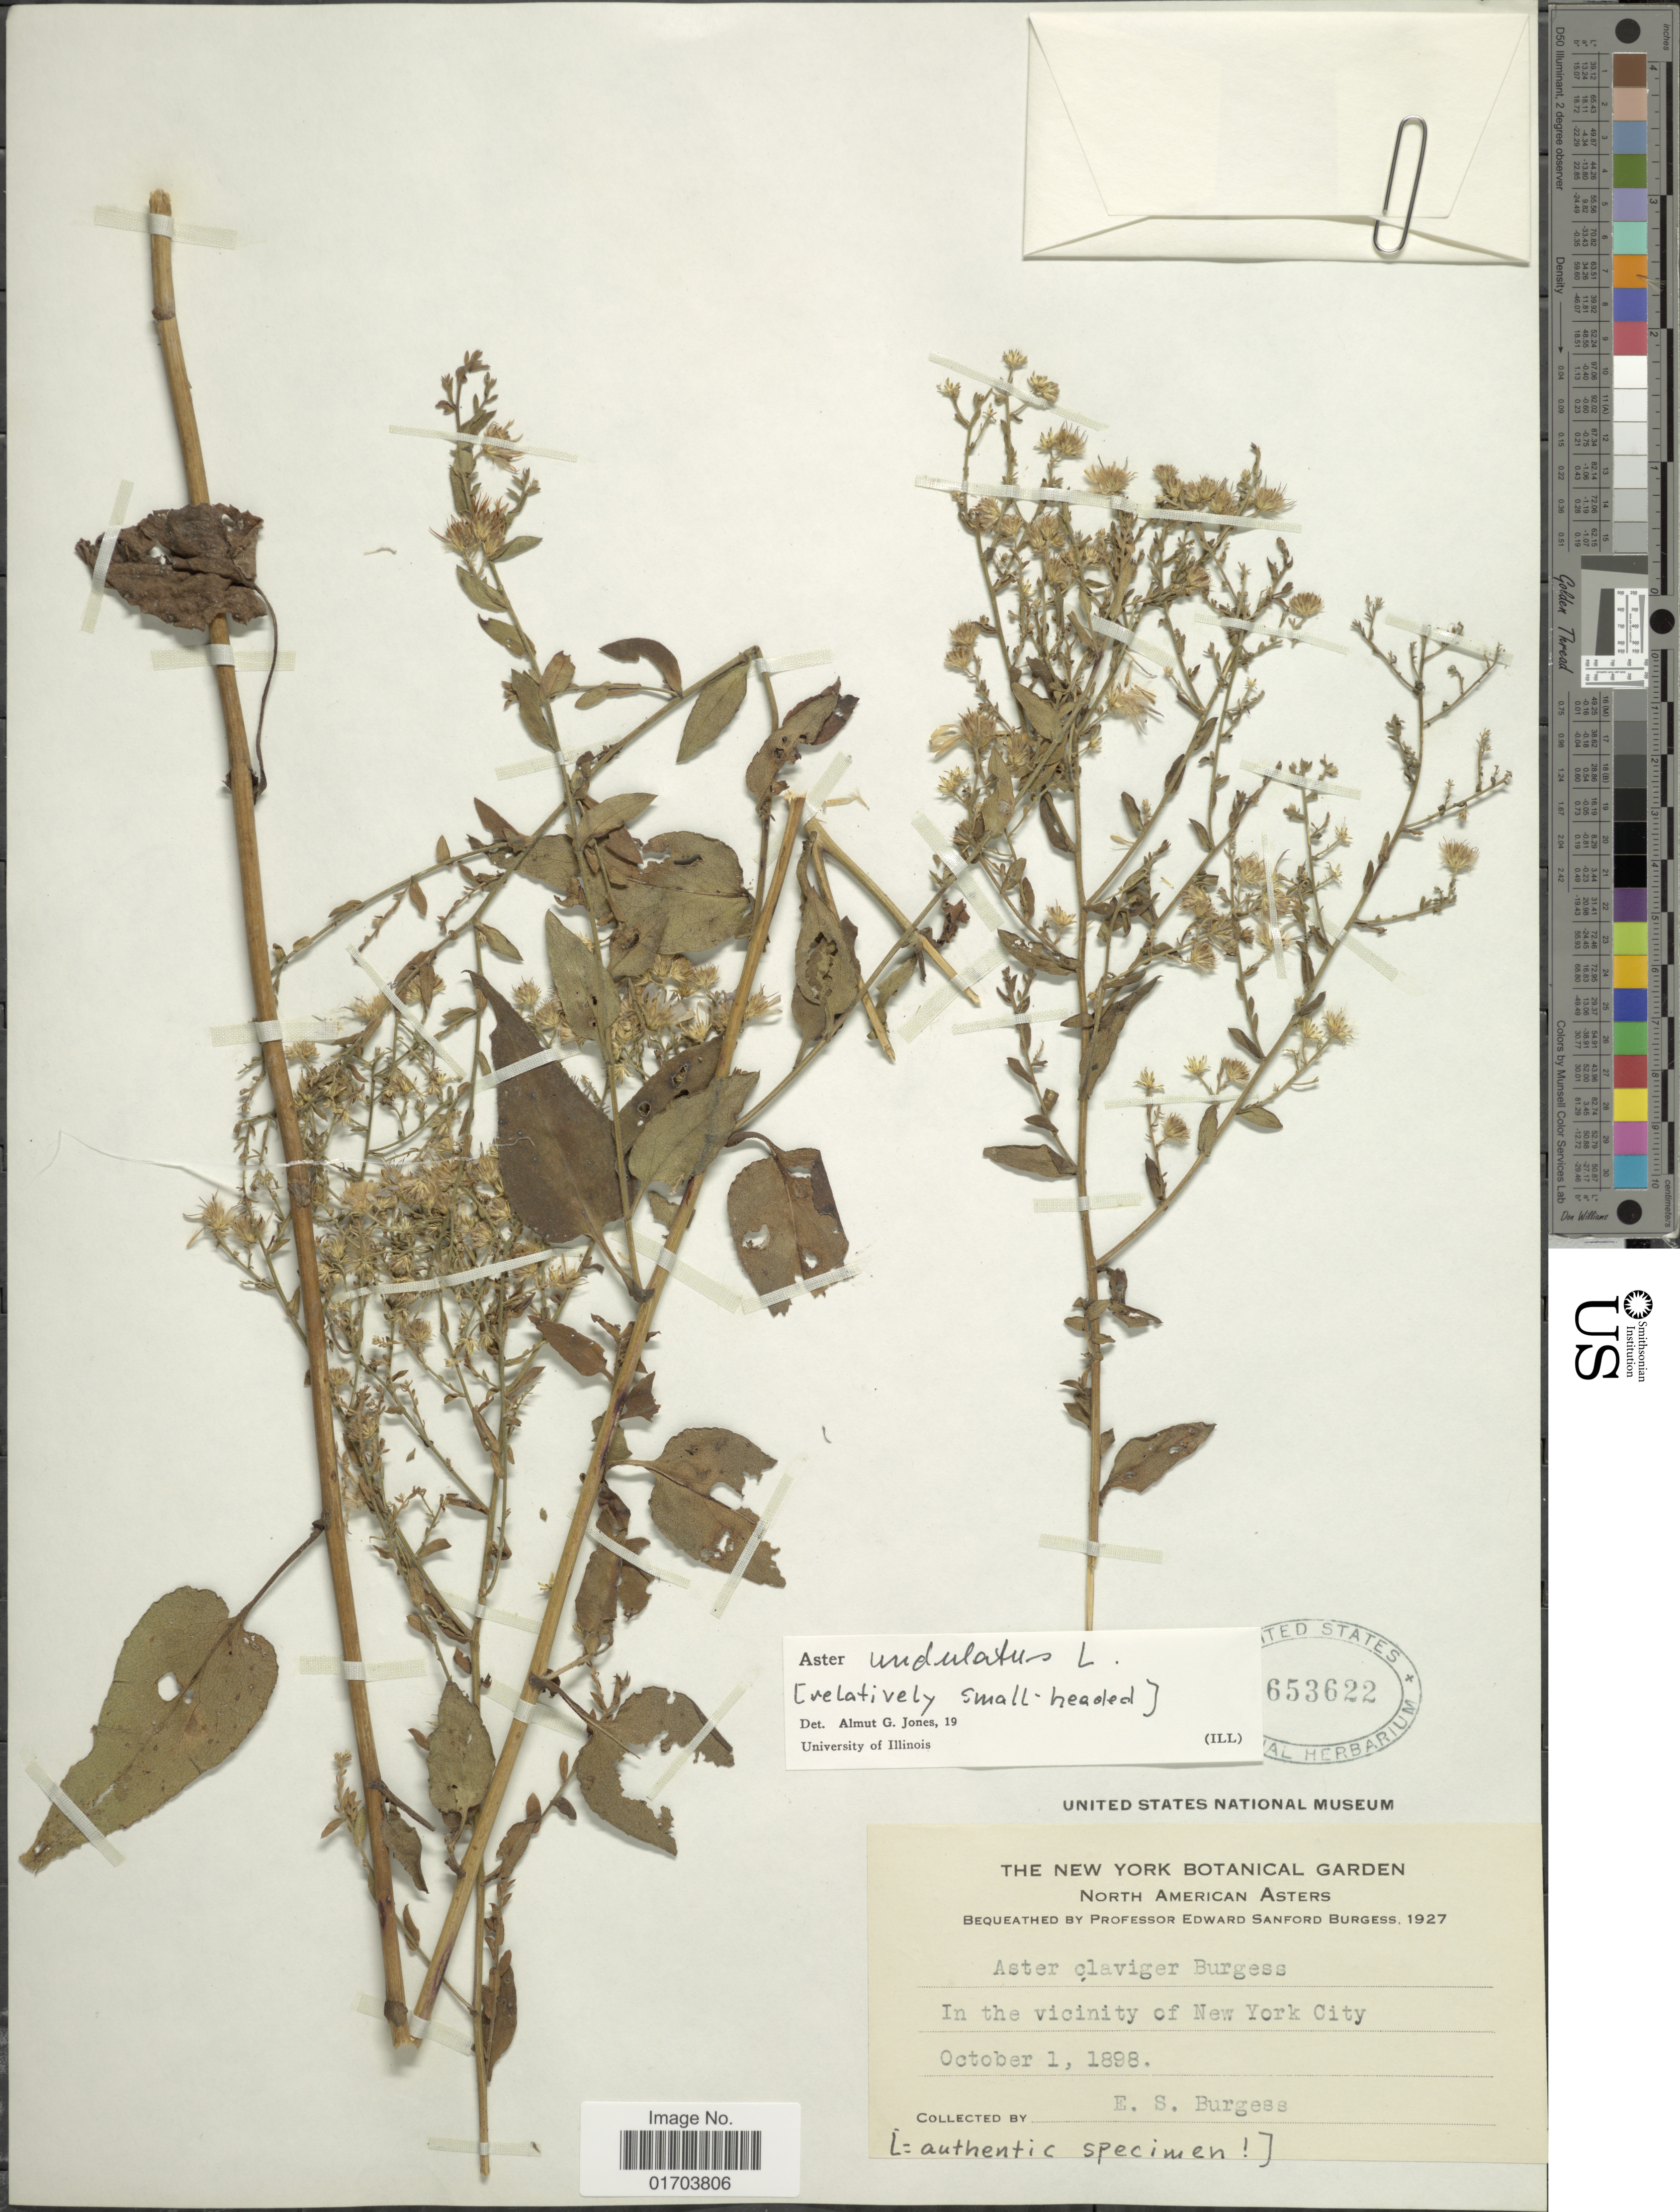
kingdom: Plantae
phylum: Tracheophyta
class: Magnoliopsida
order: Asterales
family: Asteraceae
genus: Symphyotrichum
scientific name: Symphyotrichum undulatum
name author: (L.) G.L. Nesom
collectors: E. Burgess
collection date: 1898-10-01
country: United States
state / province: New York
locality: In the vicinity of New York City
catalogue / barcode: US 653622